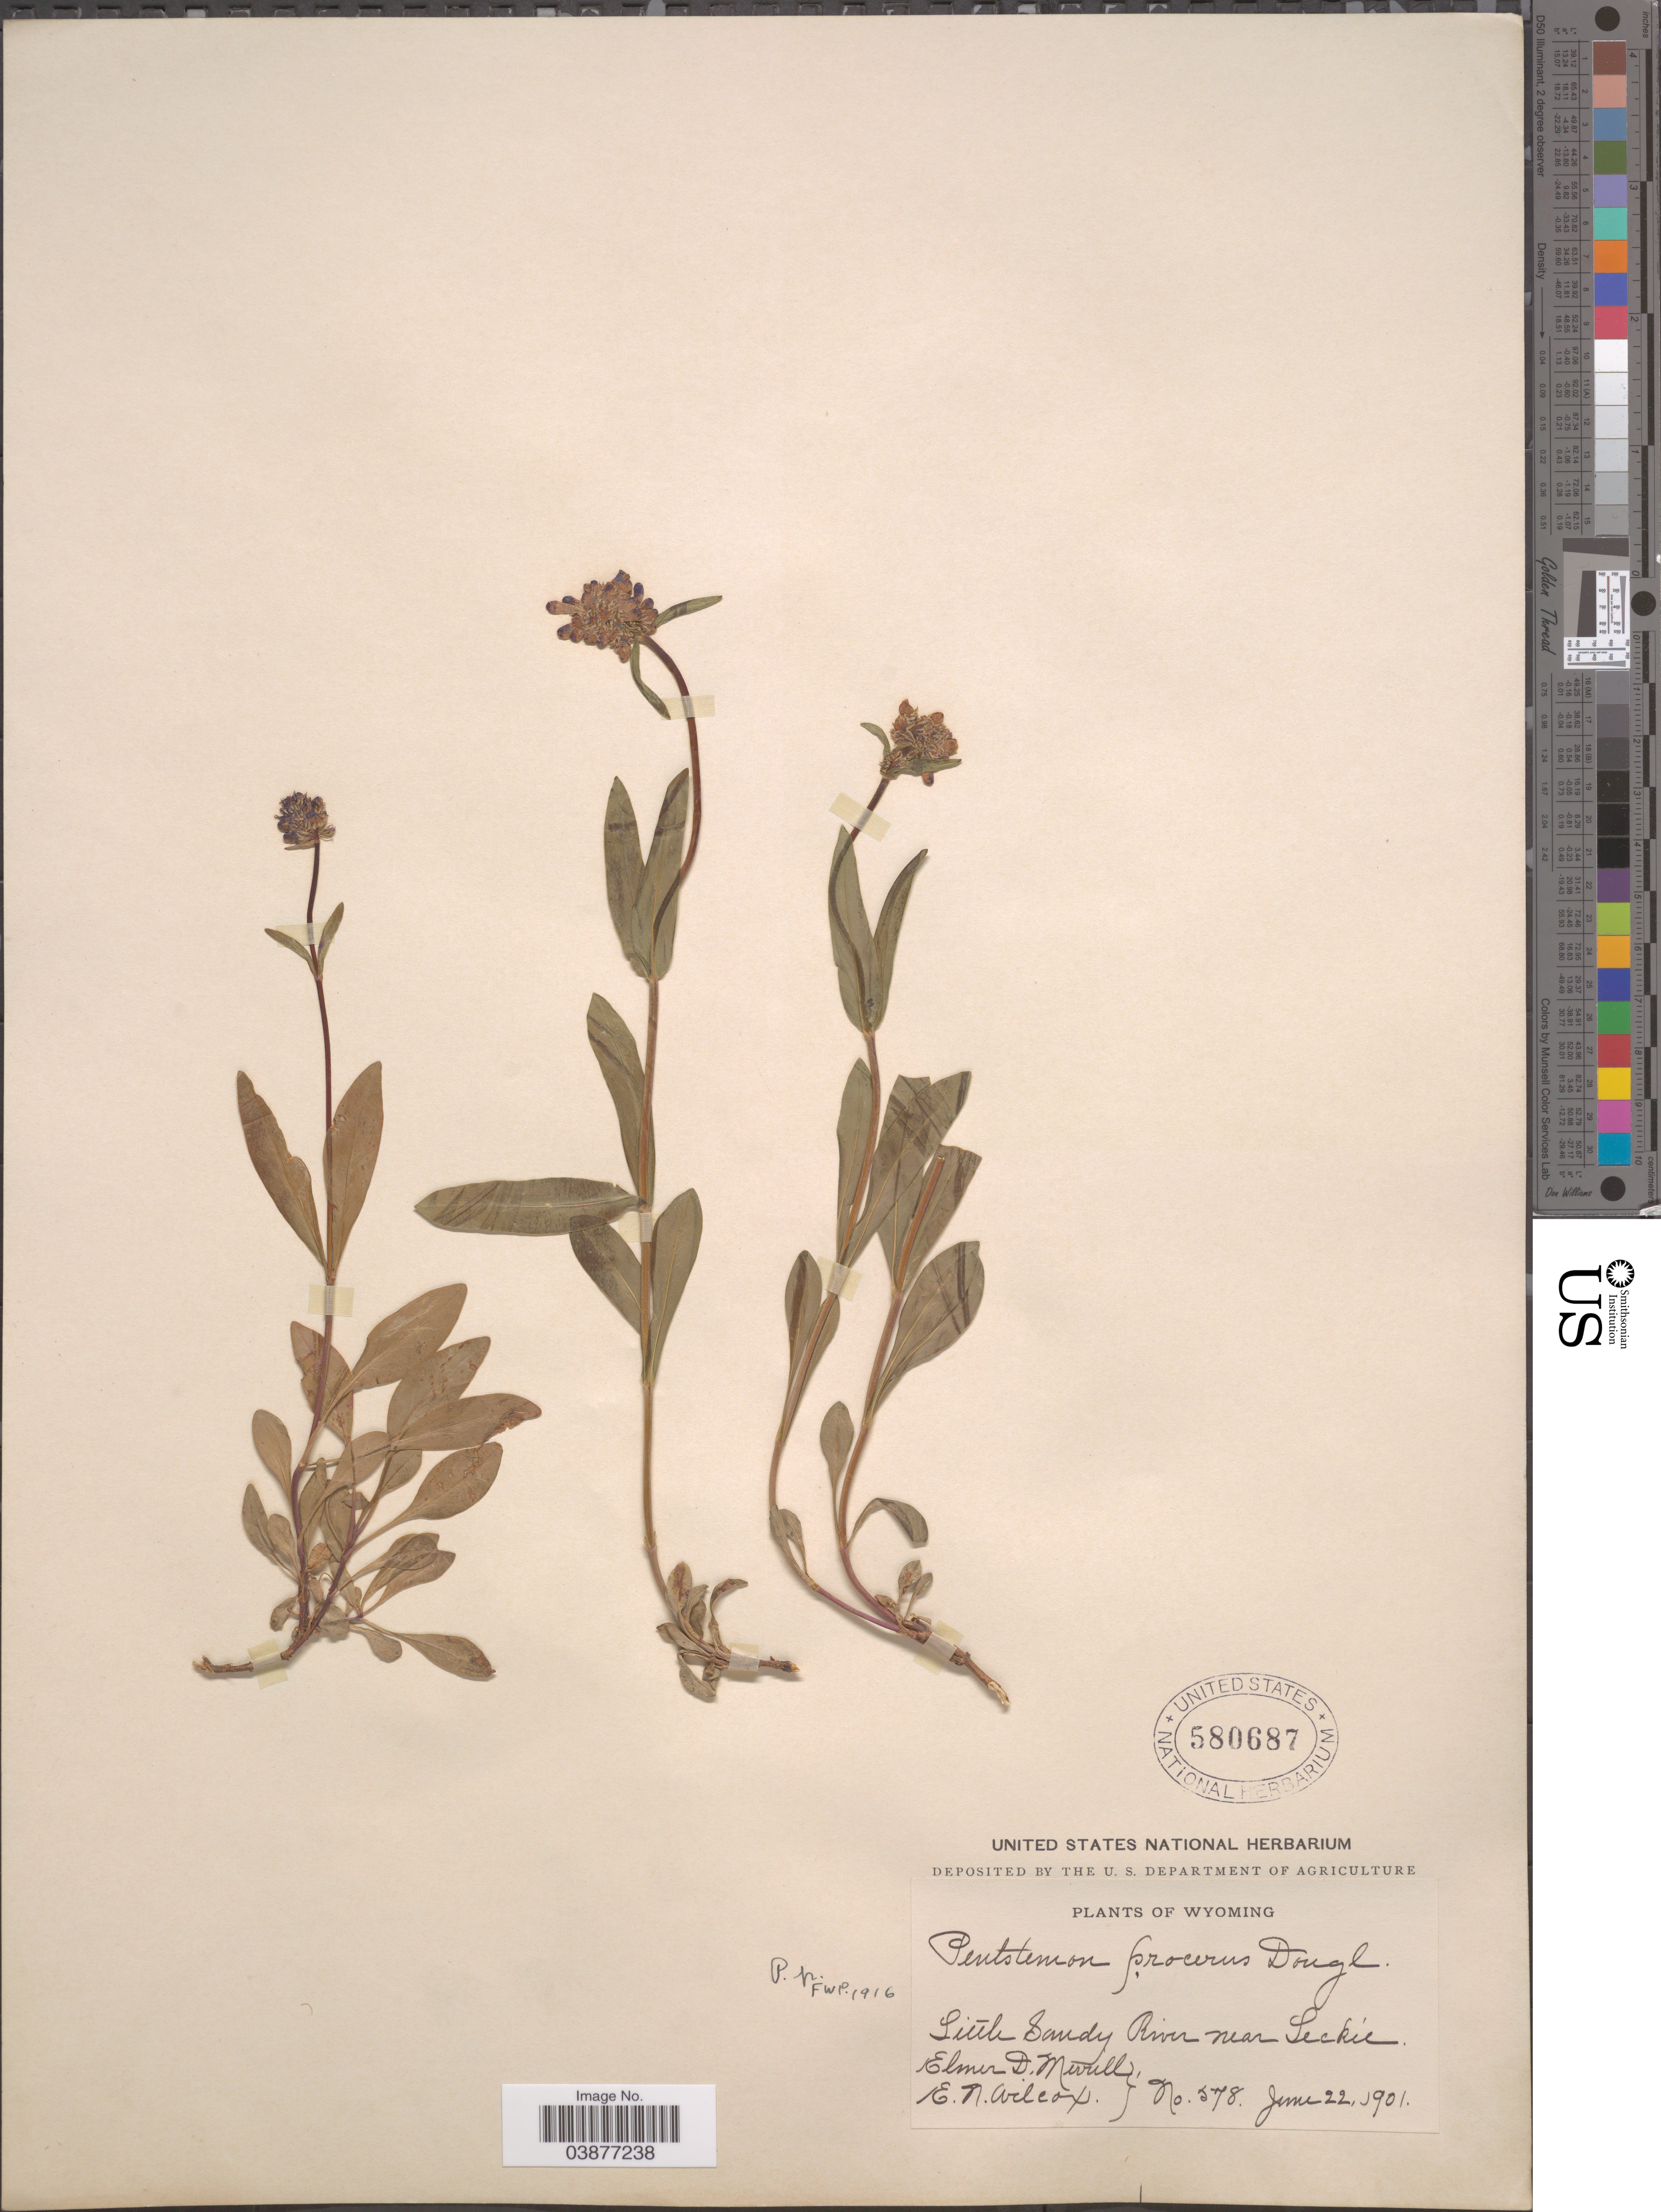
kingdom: Plantae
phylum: Tracheophyta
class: Magnoliopsida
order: Lamiales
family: Plantaginaceae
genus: Penstemon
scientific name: Penstemon procerus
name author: Douglas ex Graham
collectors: E. D. Merrill & E. Wilcox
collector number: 578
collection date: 1901-06-22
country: United States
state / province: Wyoming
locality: Little Sandy River near Leckie.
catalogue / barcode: US 580687